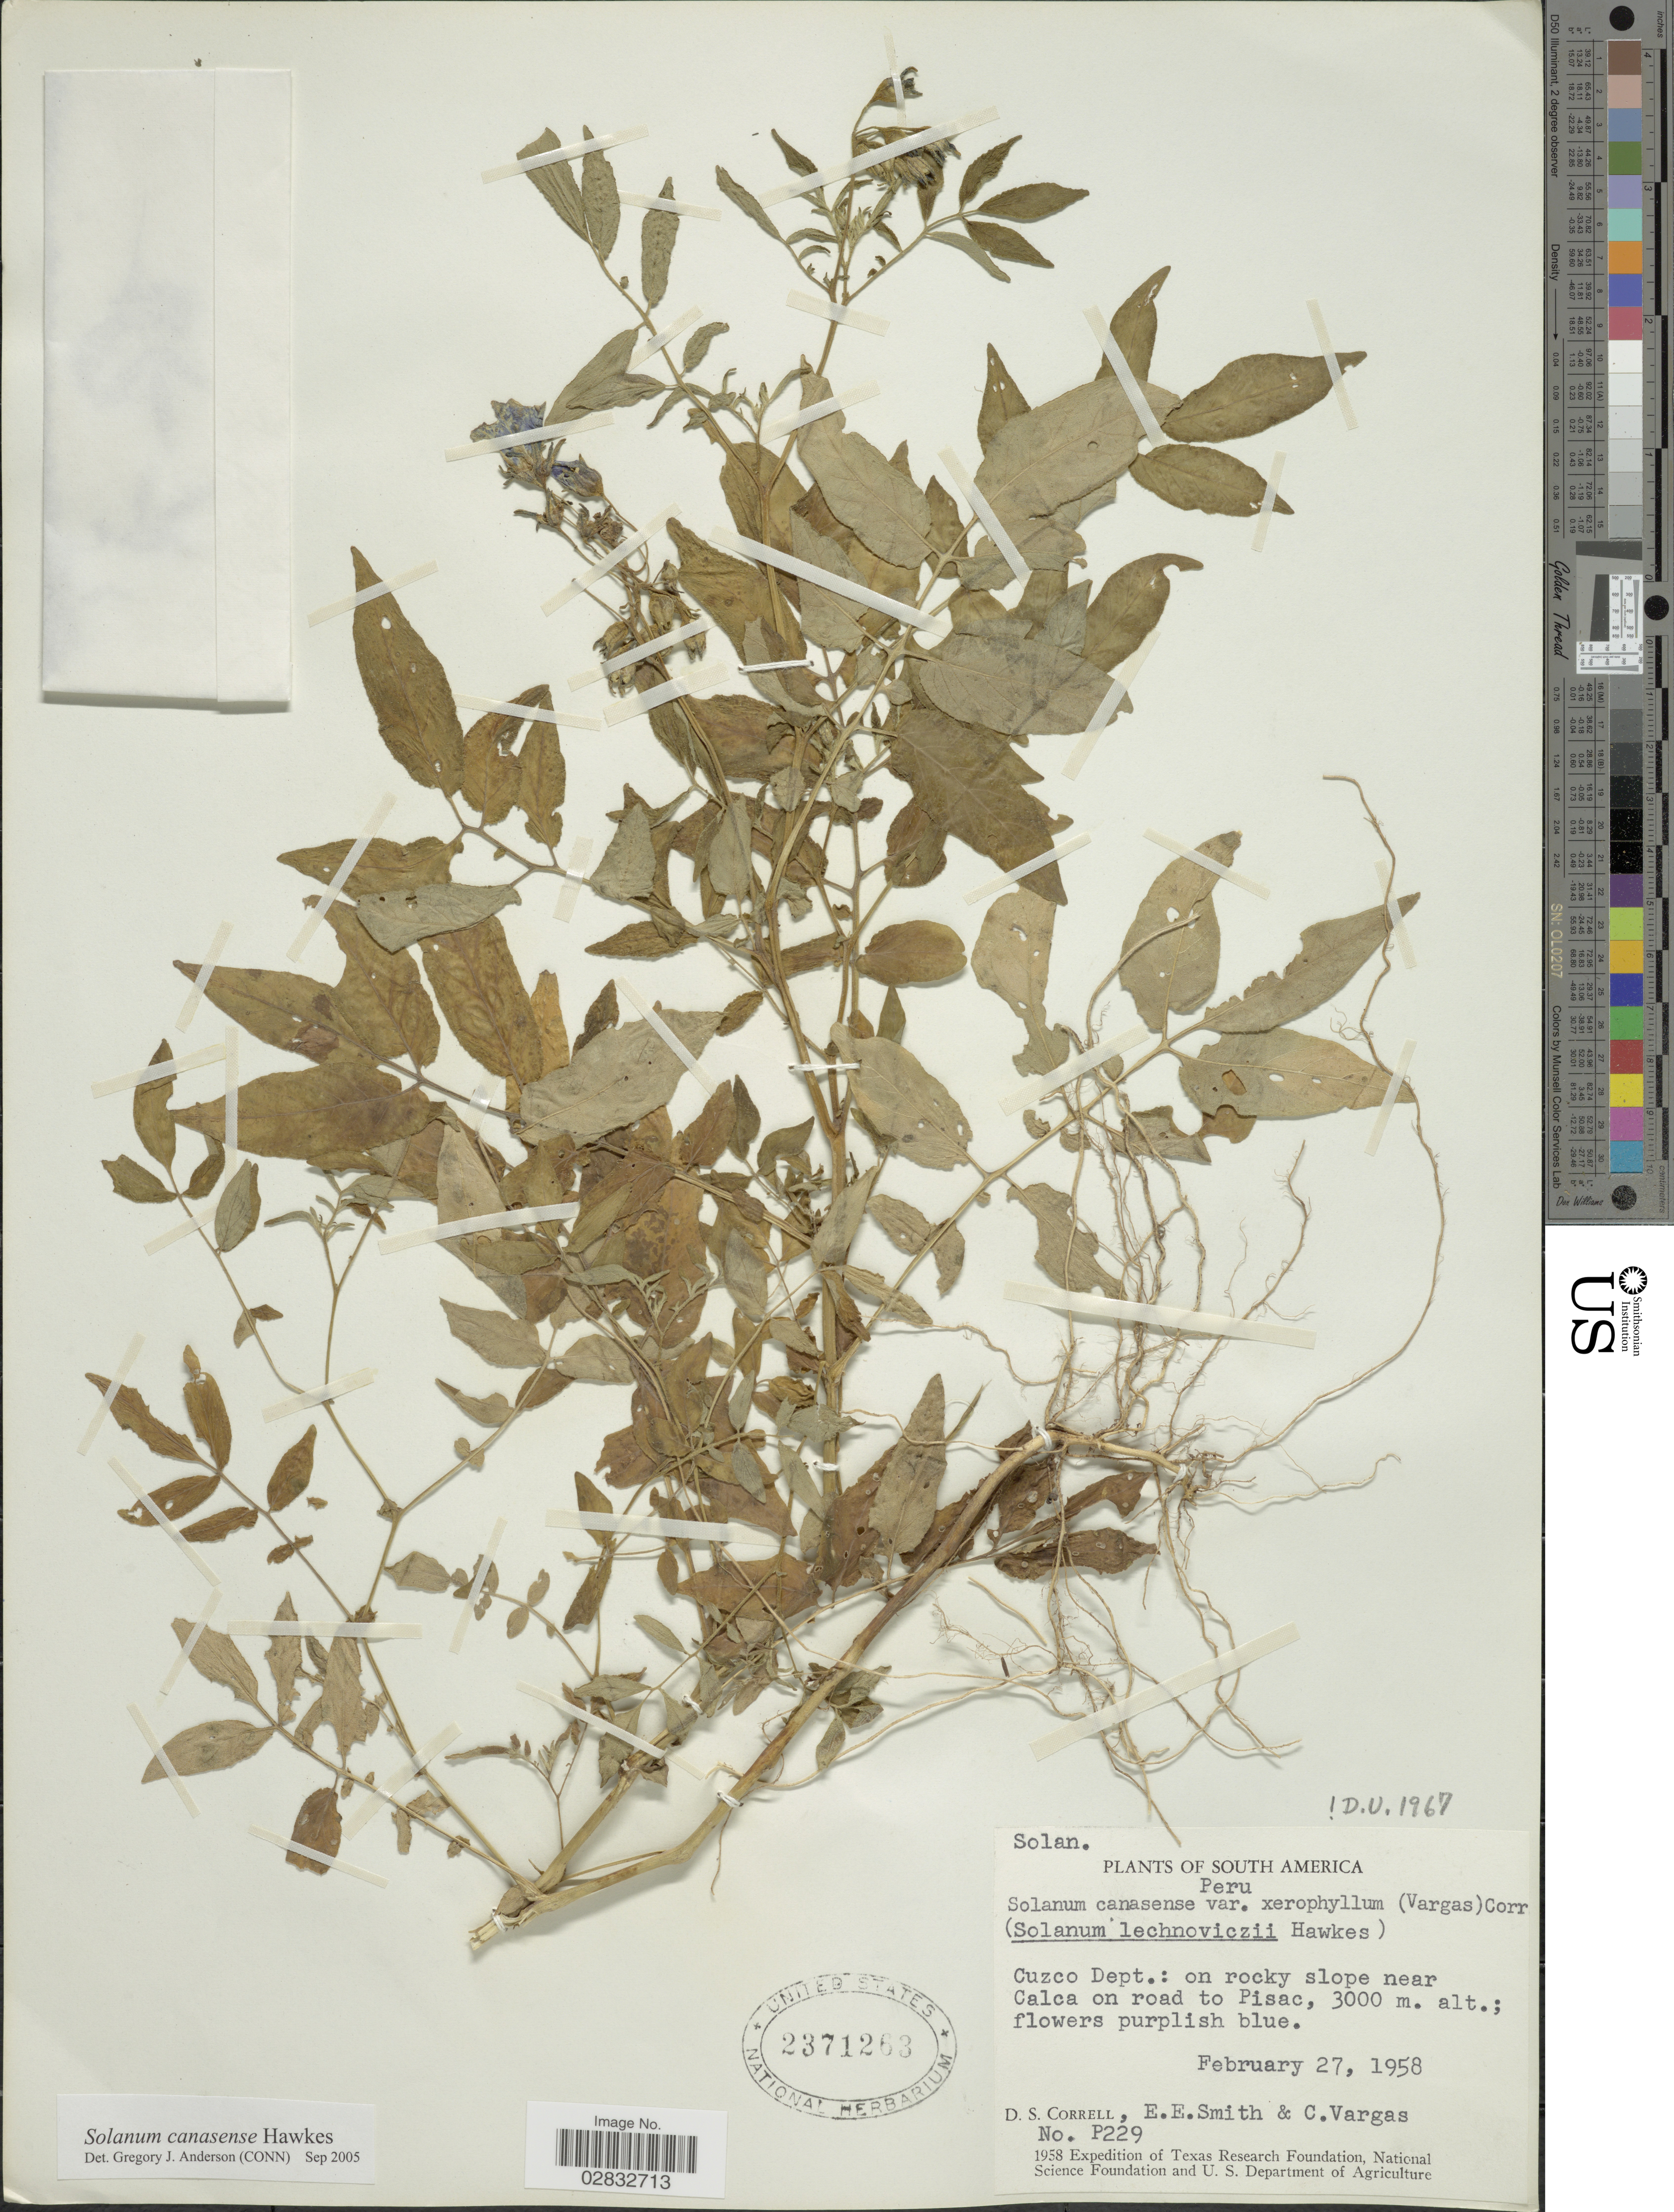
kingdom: Plantae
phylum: Tracheophyta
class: Magnoliopsida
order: Solanales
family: Solanaceae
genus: Solanum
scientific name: Solanum canaosense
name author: L.B. Sm. & Downs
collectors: D. S. Correll, E. E. Smith & C. Vargas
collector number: P229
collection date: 1958-02-27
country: Peru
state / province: Cusco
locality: Cuzco Dept.: on rocky slope near Calca on road to Pisac.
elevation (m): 3000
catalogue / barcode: US 2371263